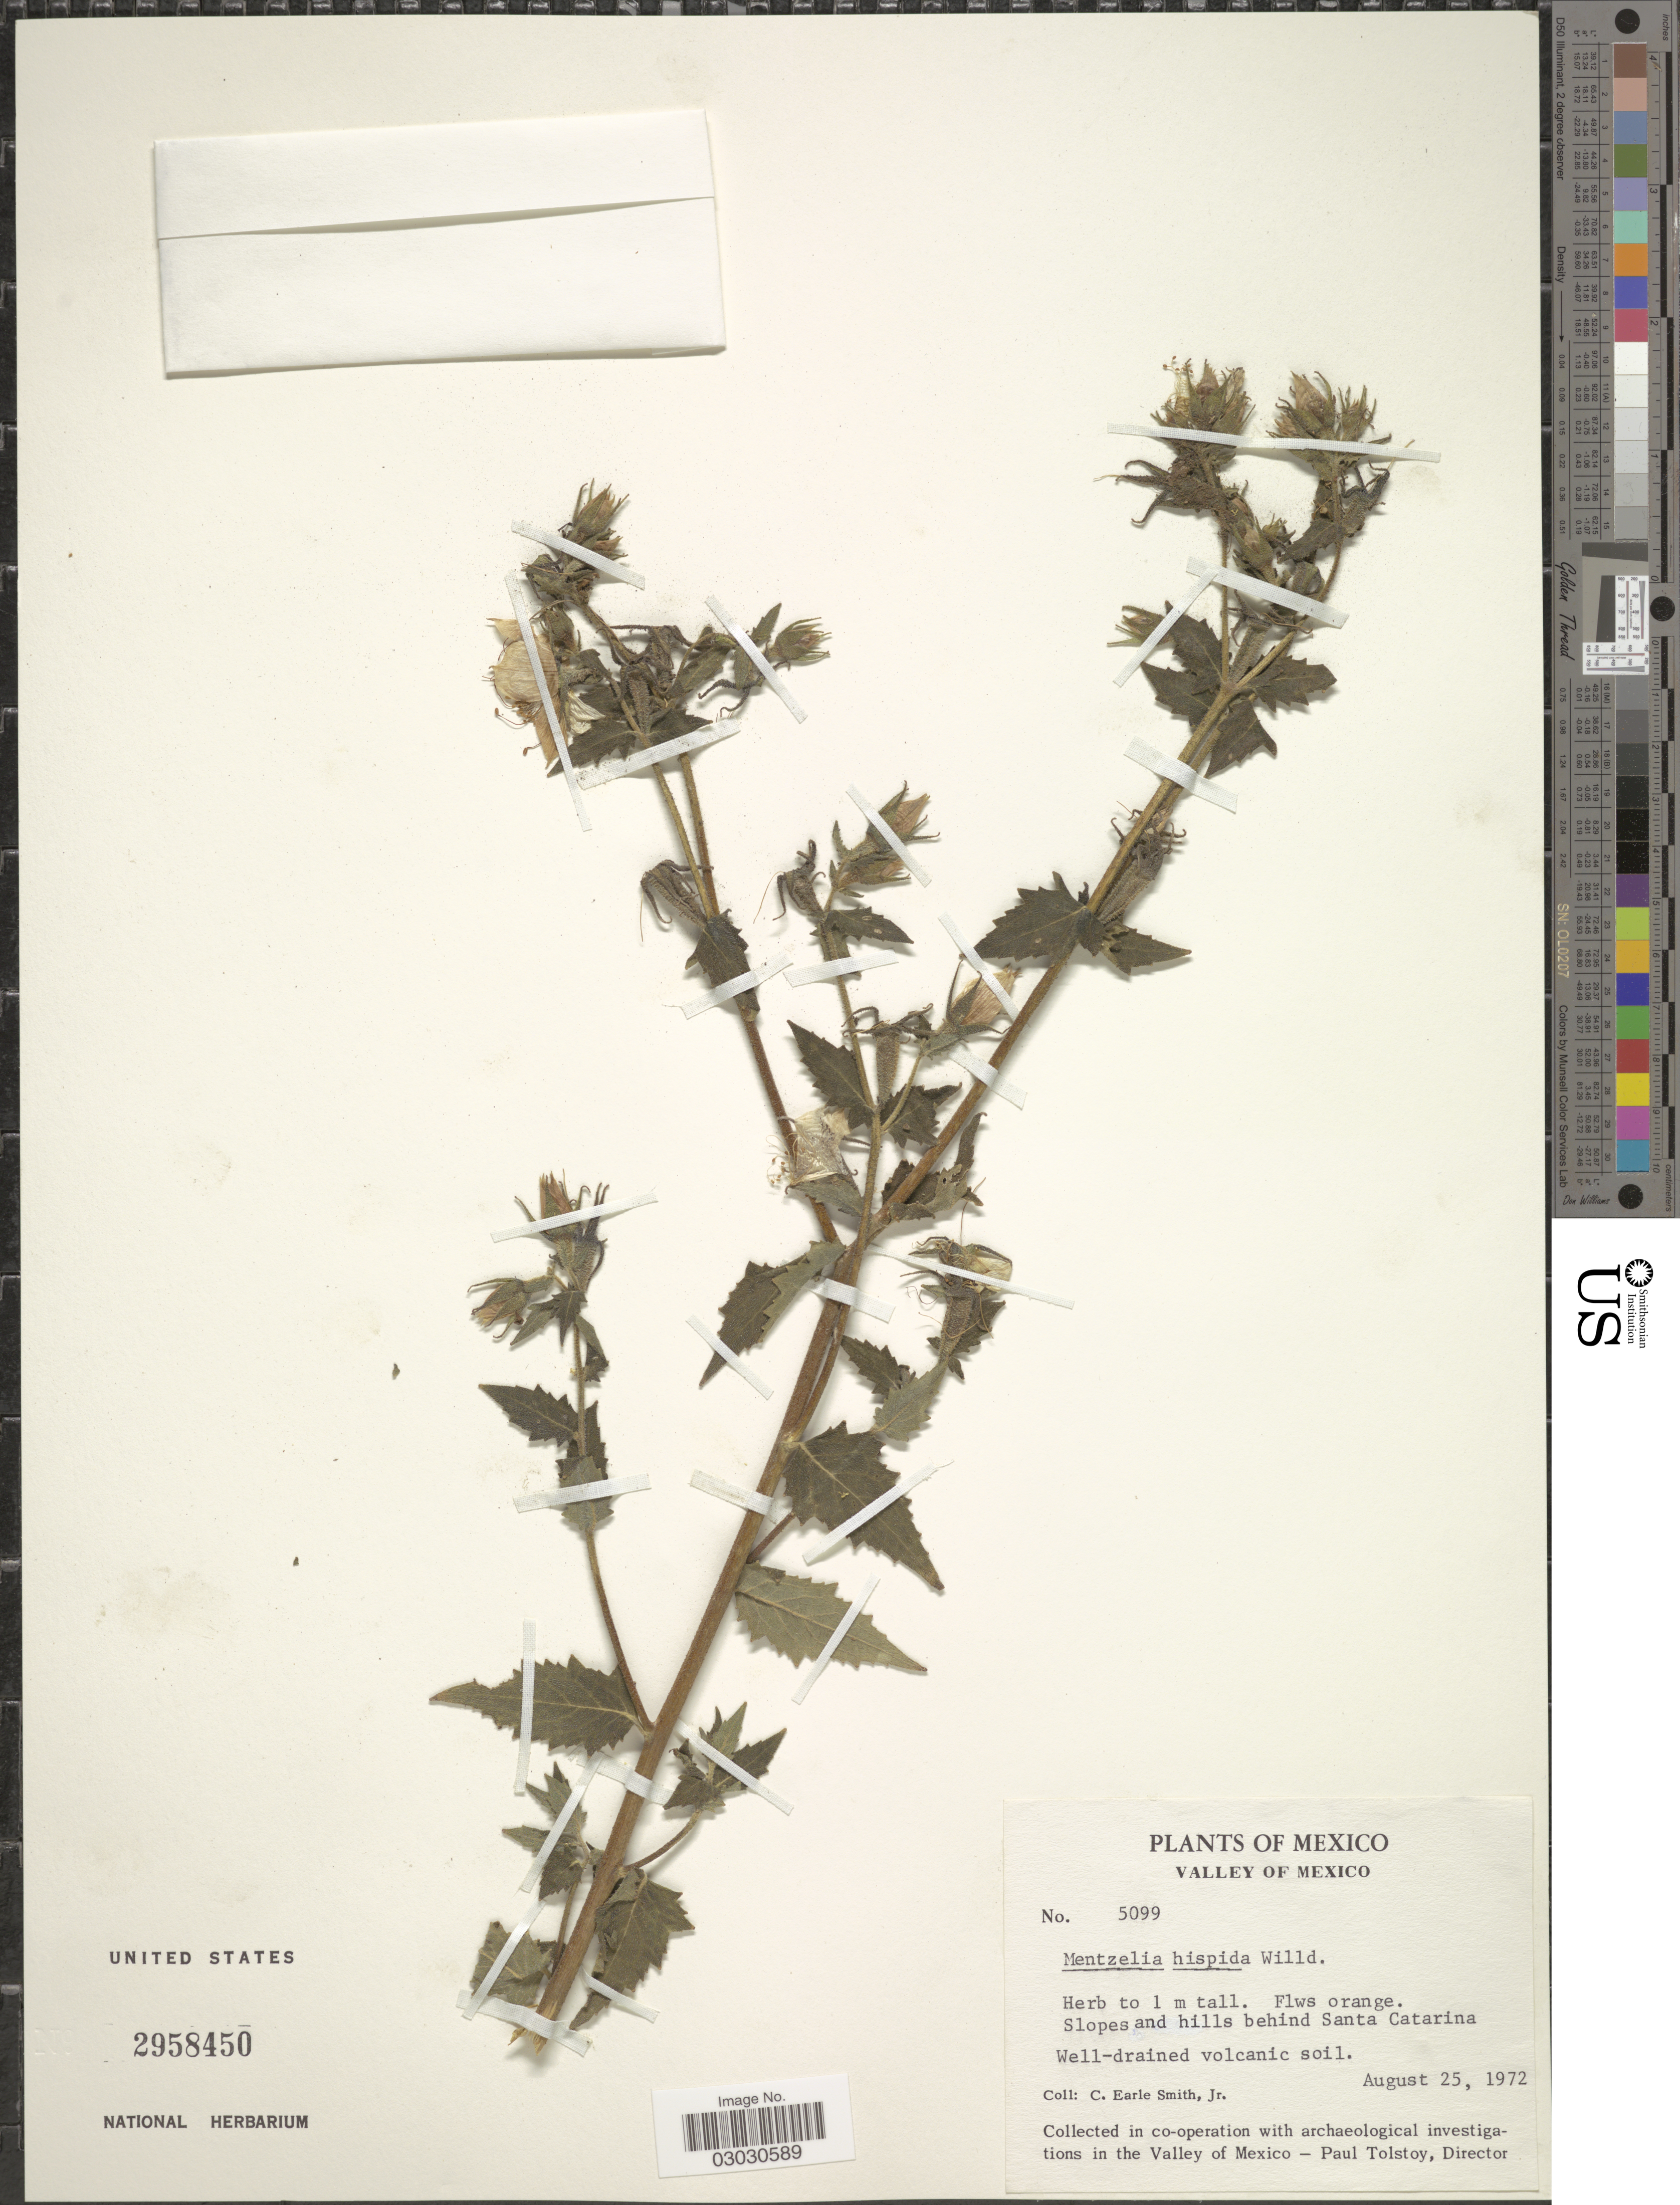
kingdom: Plantae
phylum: Tracheophyta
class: Magnoliopsida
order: Cornales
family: Loasaceae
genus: Mentzelia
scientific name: Mentzelia hispida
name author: Willd.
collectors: C. E. Smith Jr.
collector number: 5099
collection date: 1972-08-25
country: Mexico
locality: Valley of Mexico. Slopes and hills behind Santa Catarina.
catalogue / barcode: US 2958450